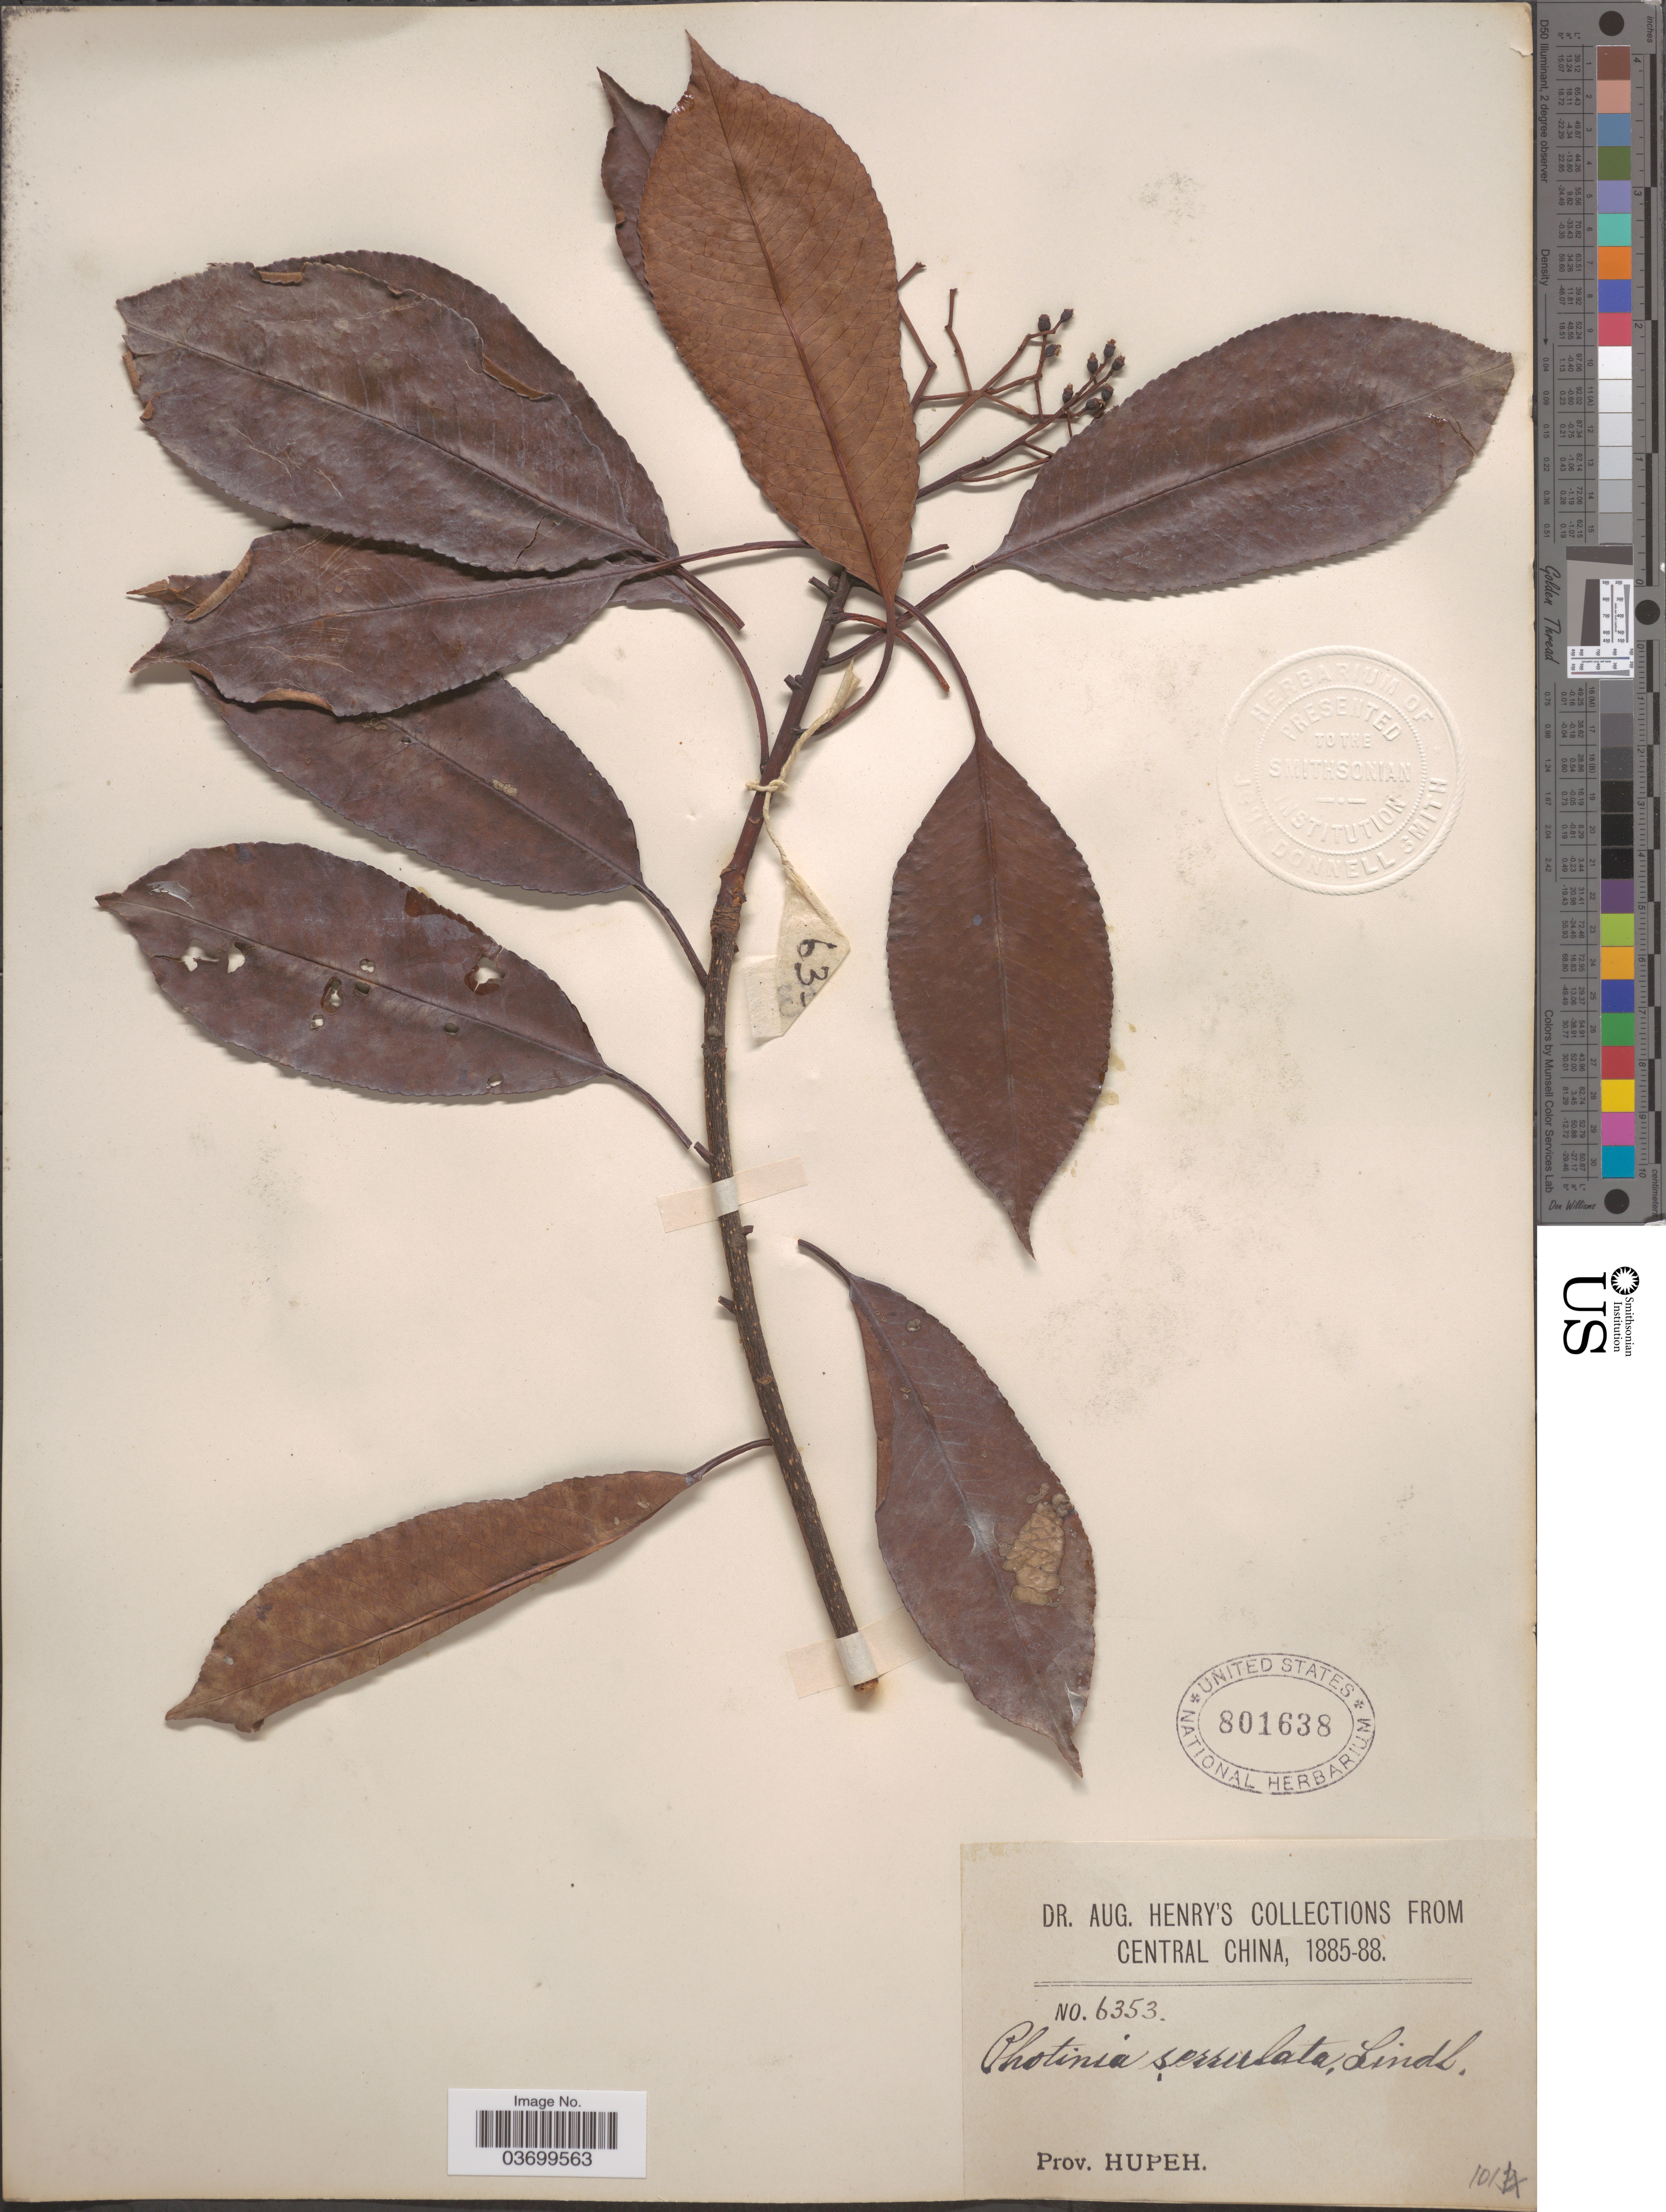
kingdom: Plantae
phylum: Tracheophyta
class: Magnoliopsida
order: Rosales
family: Rosaceae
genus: Photinia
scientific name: Photinia serrulata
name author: Franch. & Sav.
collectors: A. Henry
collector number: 6353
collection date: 1885/1888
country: China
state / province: Hubei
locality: Central China. Prov. Hupeh.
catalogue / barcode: US 801638